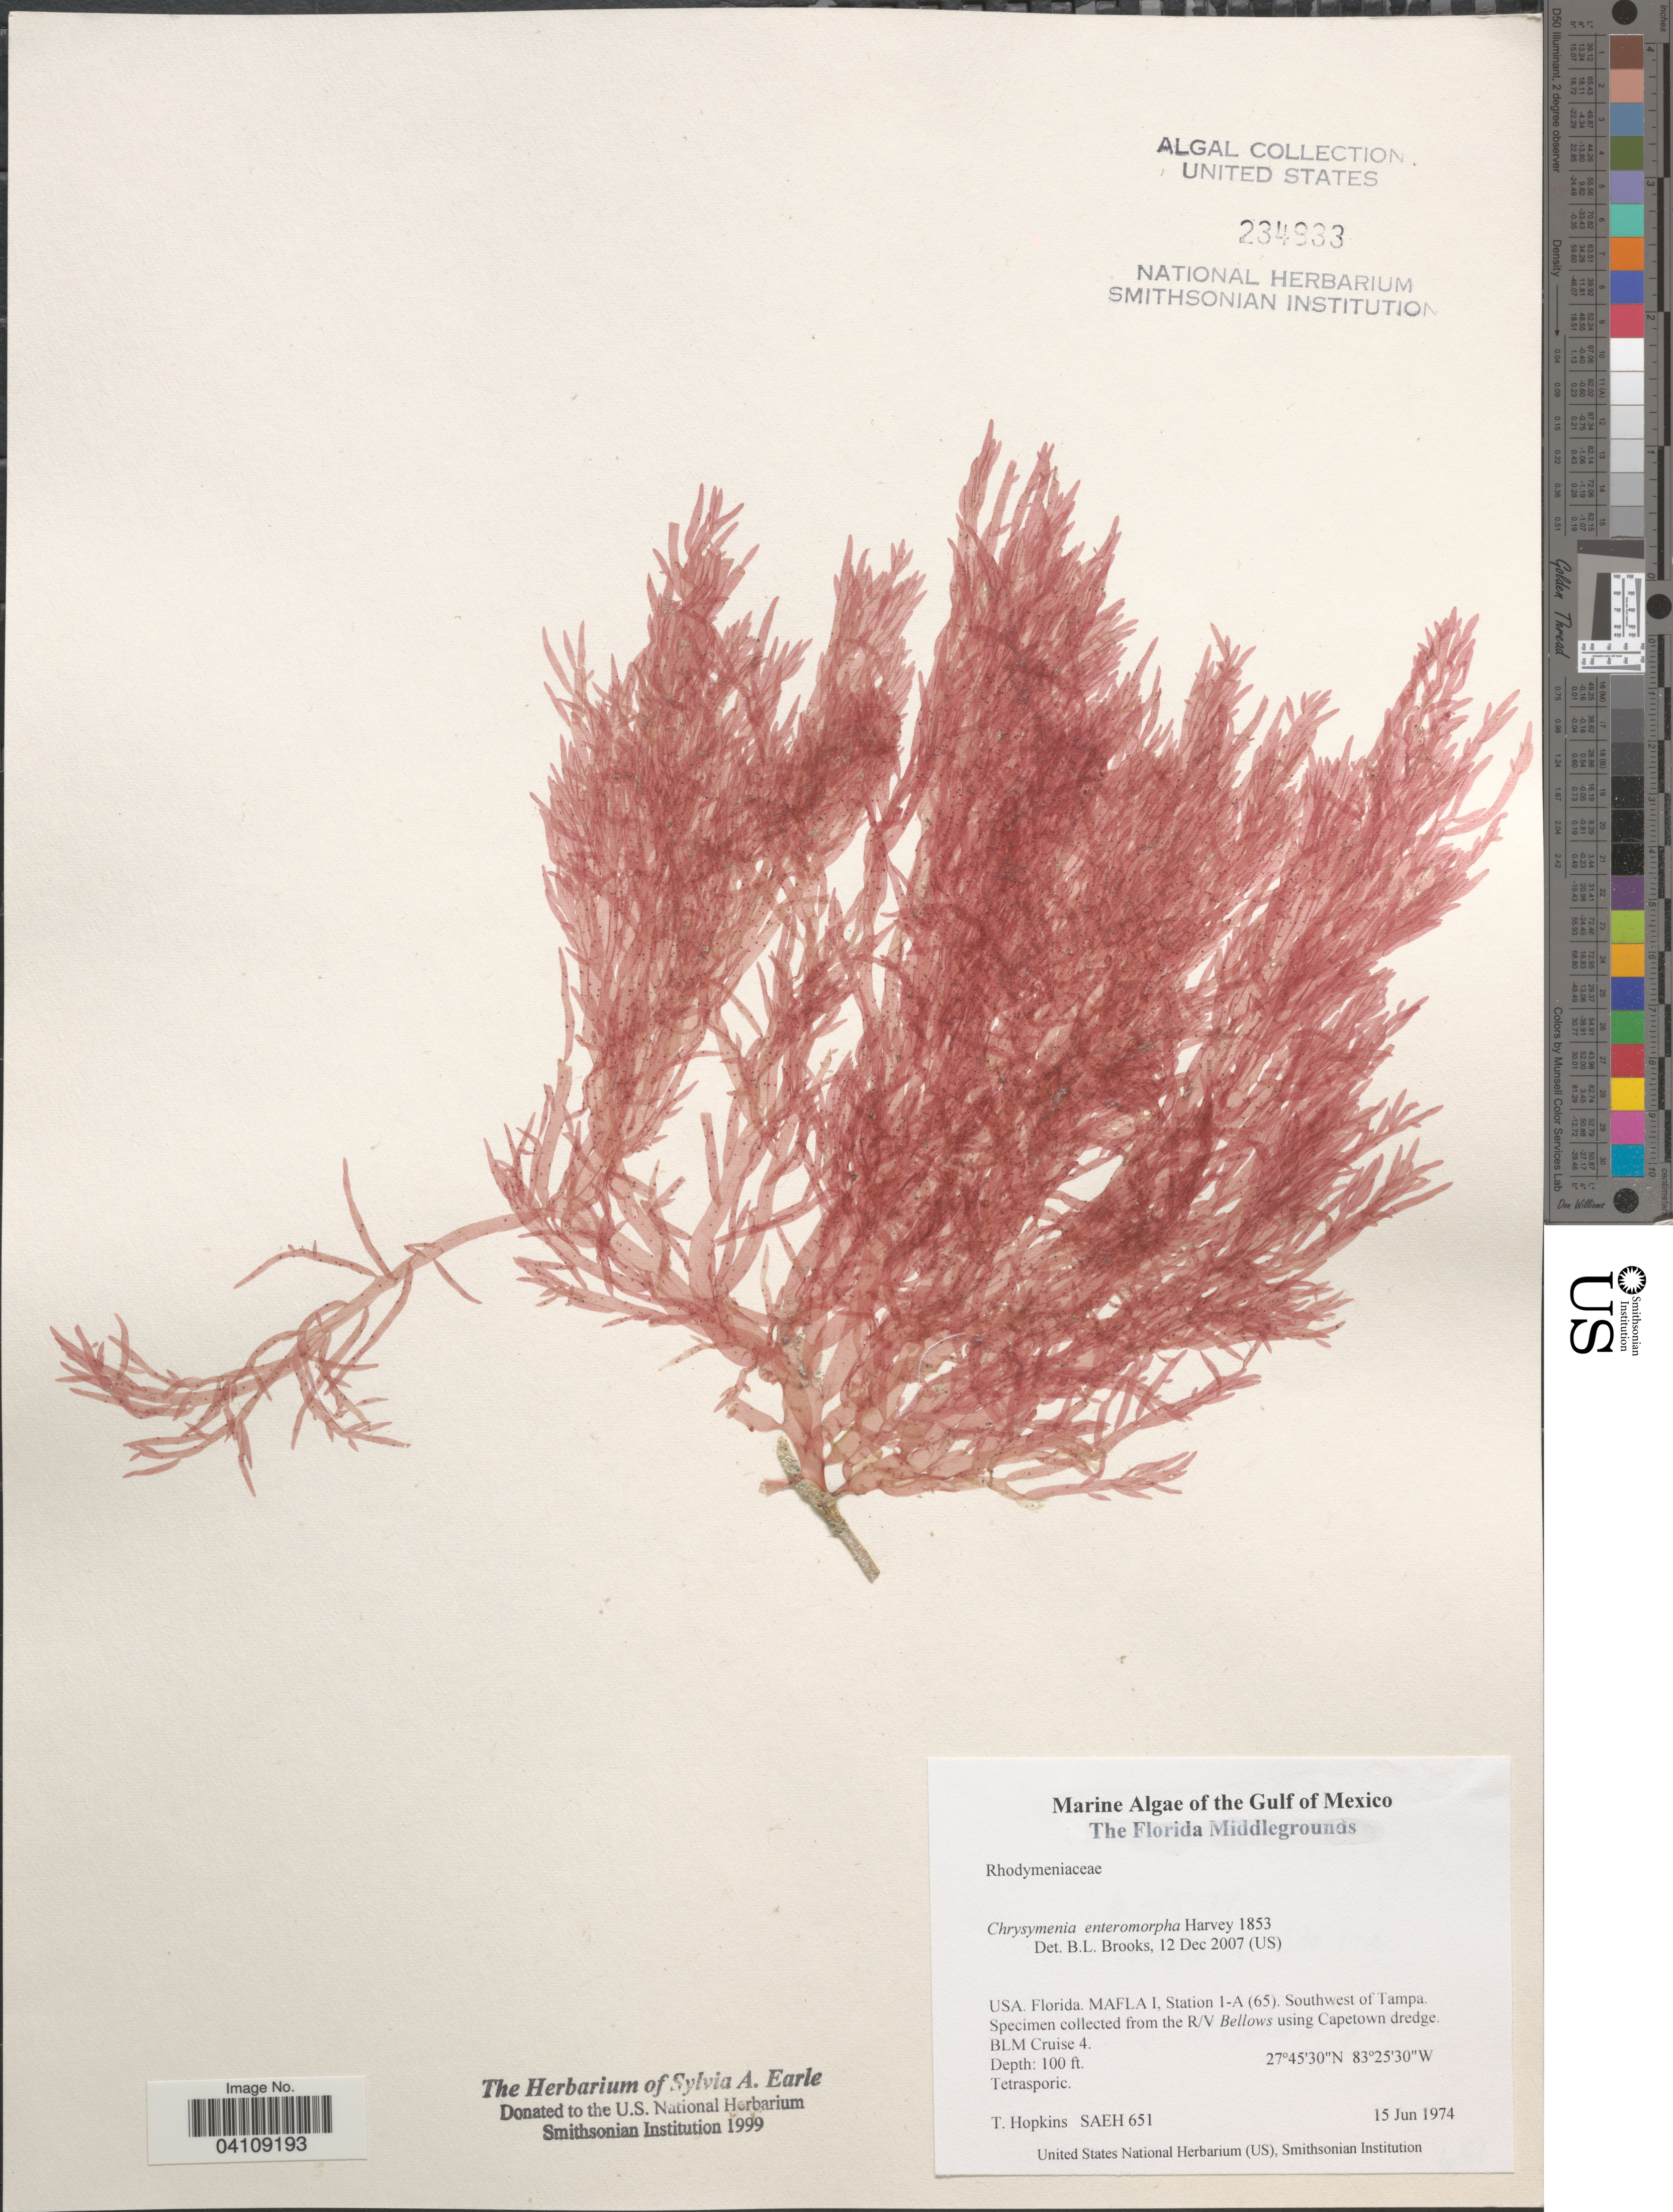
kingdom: Plantae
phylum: Rhodophyta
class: Florideophyceae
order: Rhodymeniales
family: Rhodymeniaceae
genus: Botryocladia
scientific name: Botryocladia enteromorpha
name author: (Harv.) W.E. Schmidt et al. in W.E. Schmidt et al.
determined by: Algae name updating Project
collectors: T. Hopkins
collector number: SAEH 651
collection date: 1974-06-15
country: United States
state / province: Florida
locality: Gulf of Mexico. The Florida Middlegrounds. Florida. MAFLA I, Station I-A (65). Southwest of Tampa. From the R/V Bellows using Capetown dredge. BLM Cruise 4.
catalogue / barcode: US 234933